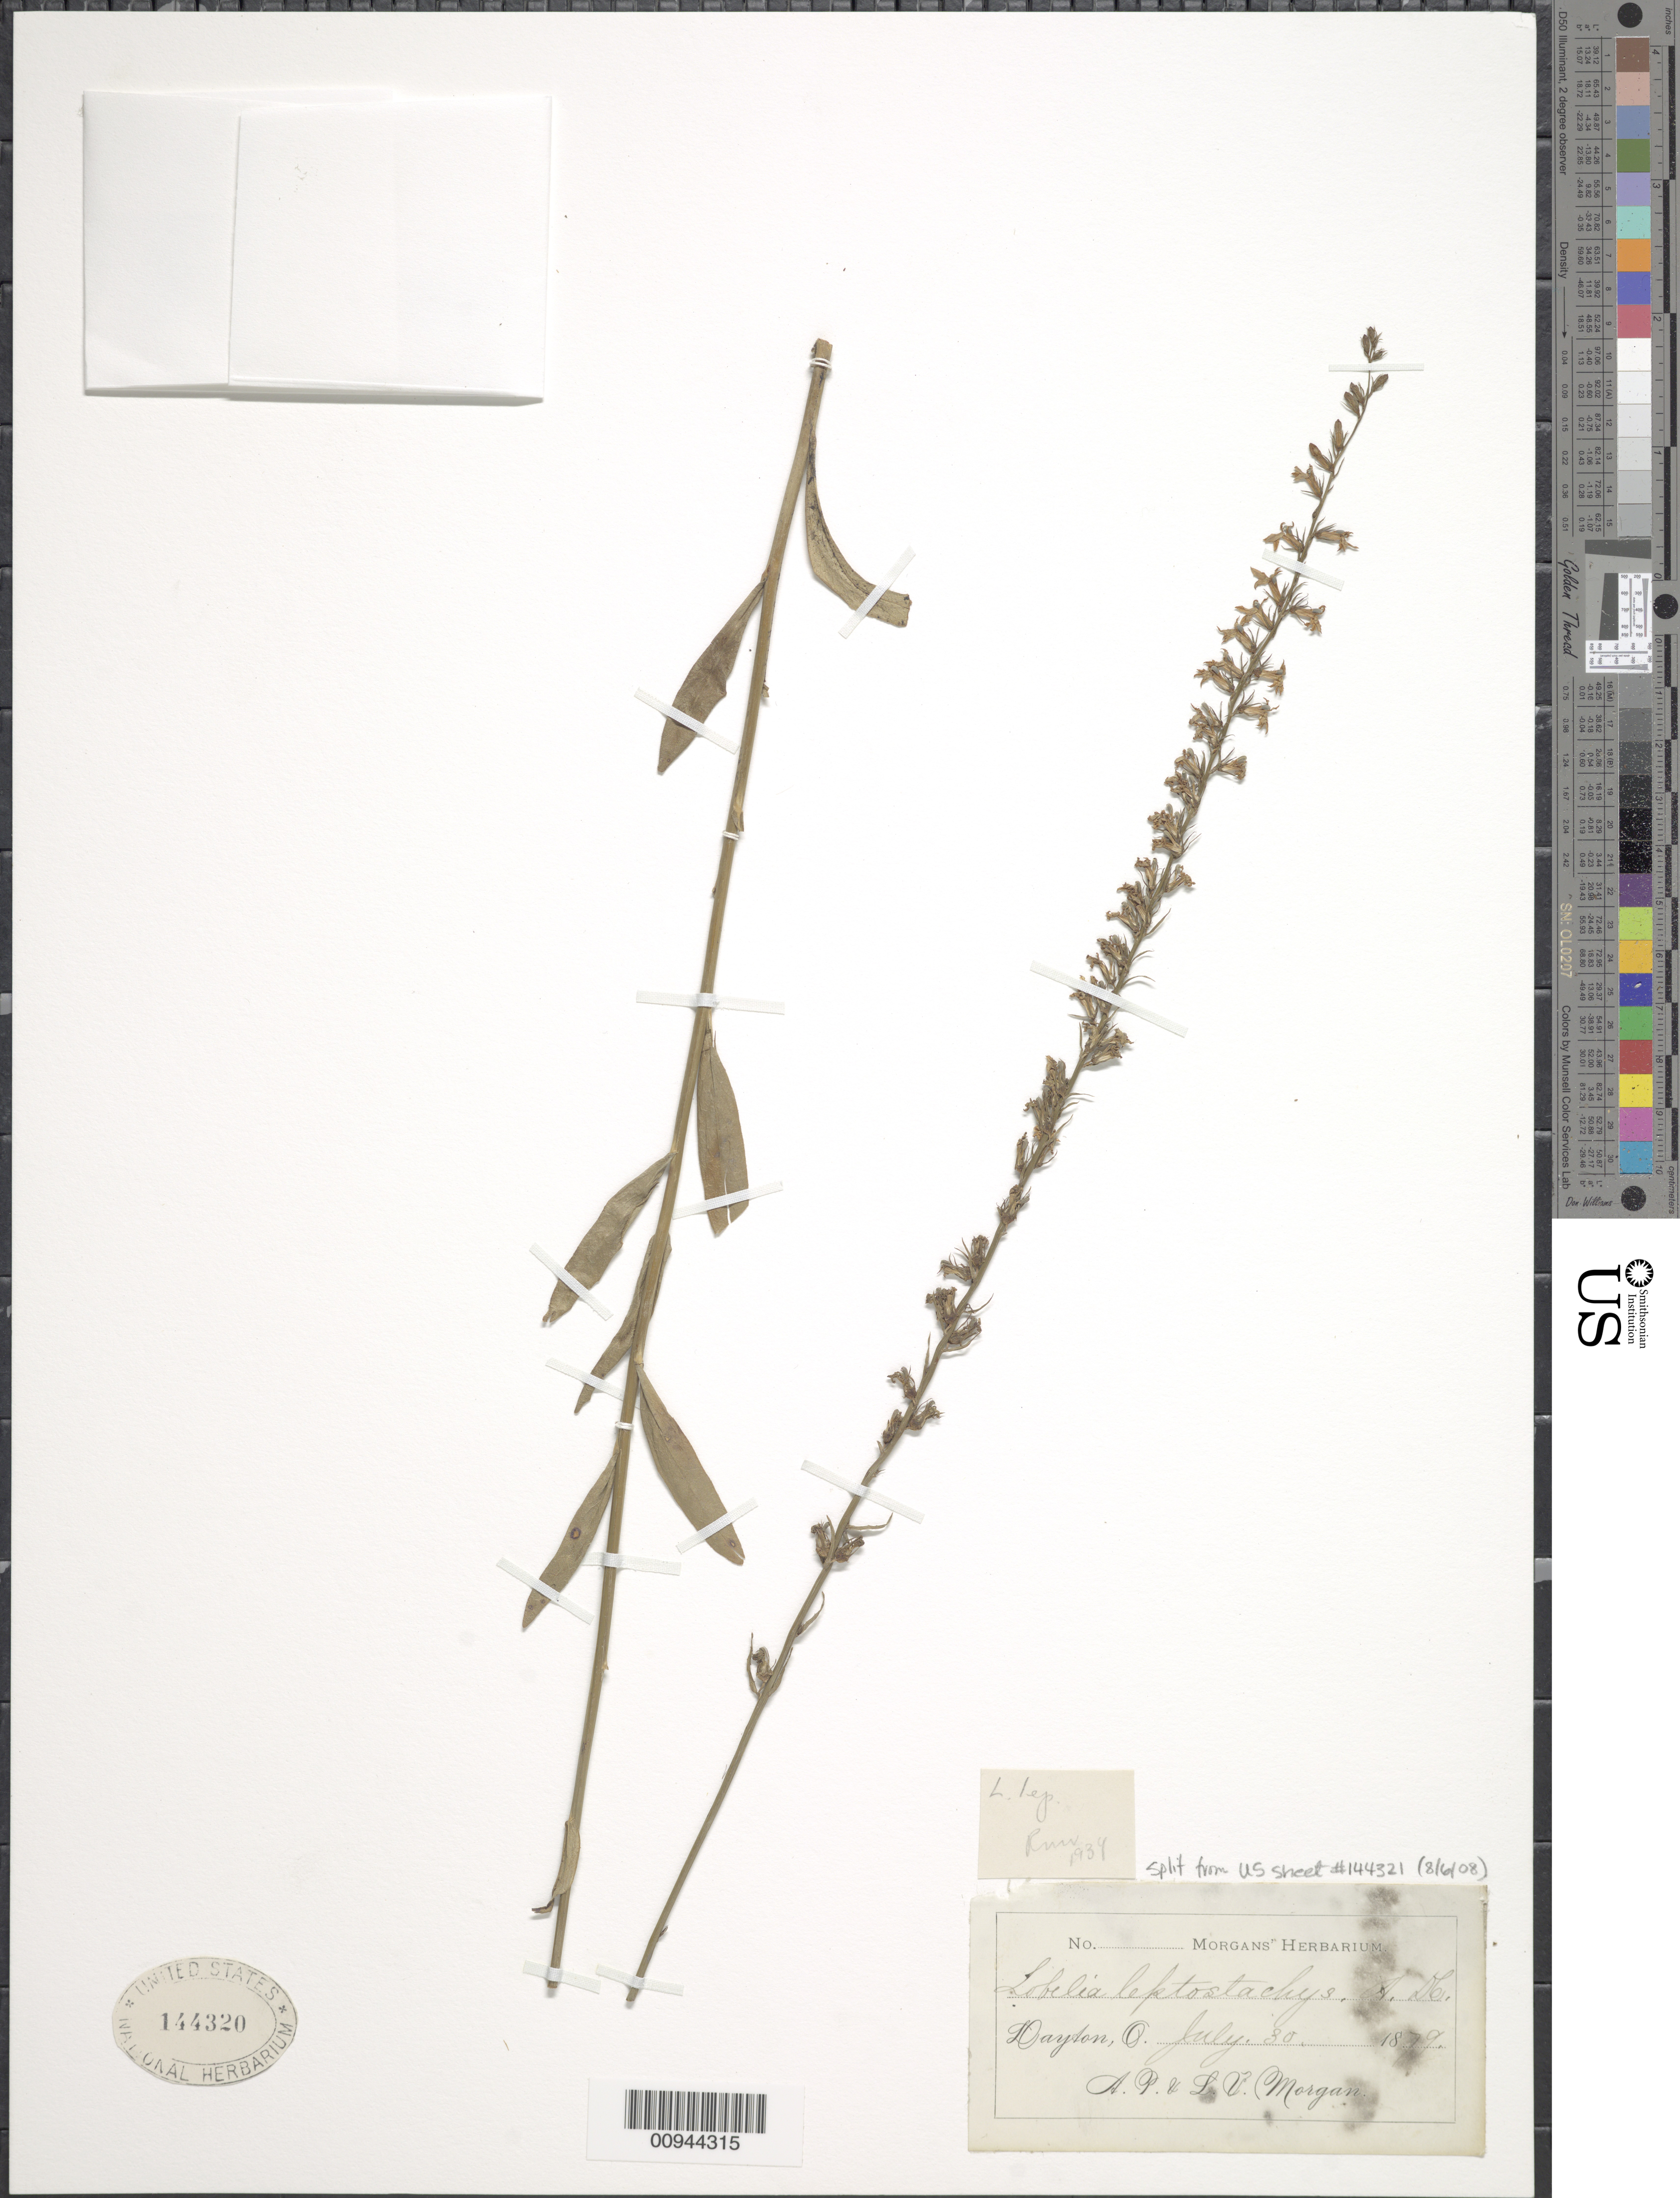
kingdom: Plantae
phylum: Tracheophyta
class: Magnoliopsida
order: Asterales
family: Campanulaceae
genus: Lobelia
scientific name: Lobelia leptostachys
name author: A. DC.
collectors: A. Morgan & L. Morgan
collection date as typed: July 30, 1879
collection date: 1879-07-30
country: United States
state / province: Ohio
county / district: Montgomery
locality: Dayton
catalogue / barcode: US 144320-2